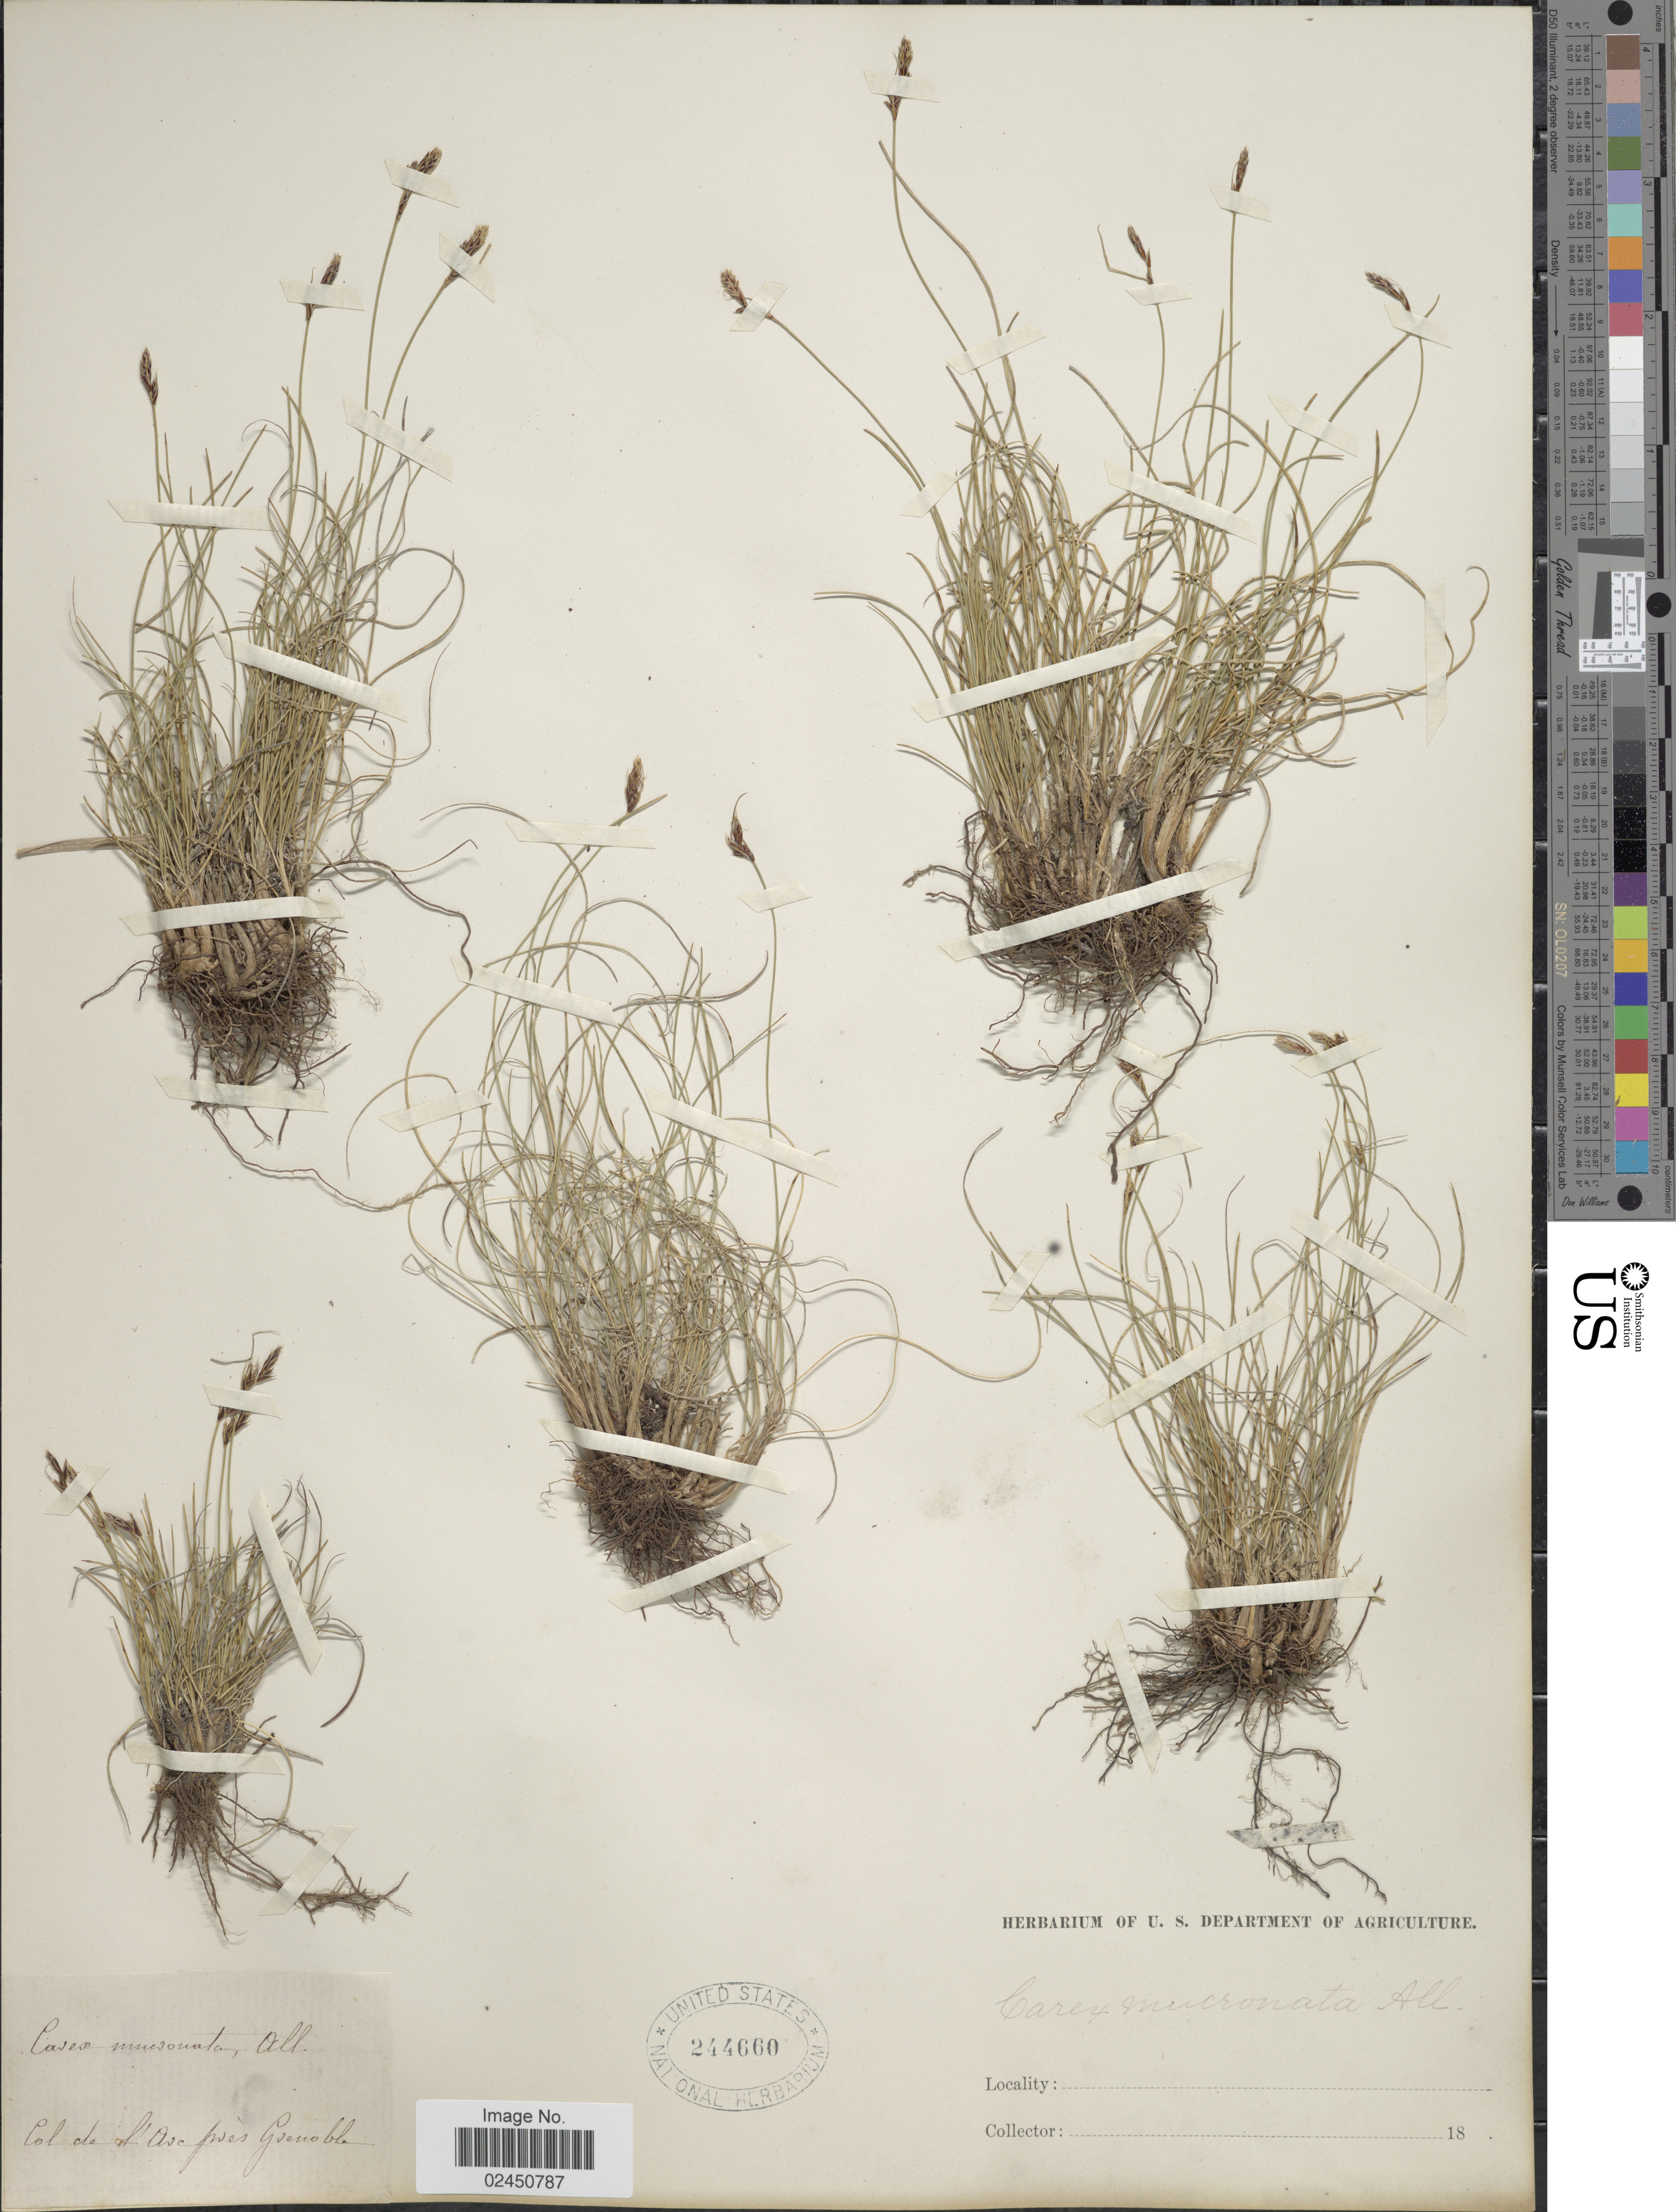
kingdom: Plantae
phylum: Tracheophyta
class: Liliopsida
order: Poales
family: Cyperaceae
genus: Carex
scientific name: Carex mucronata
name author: All.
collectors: ex herb. U. S. Department of Agriculture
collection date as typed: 18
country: France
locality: L'Aoc. pres Grenoble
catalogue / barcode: US 244660